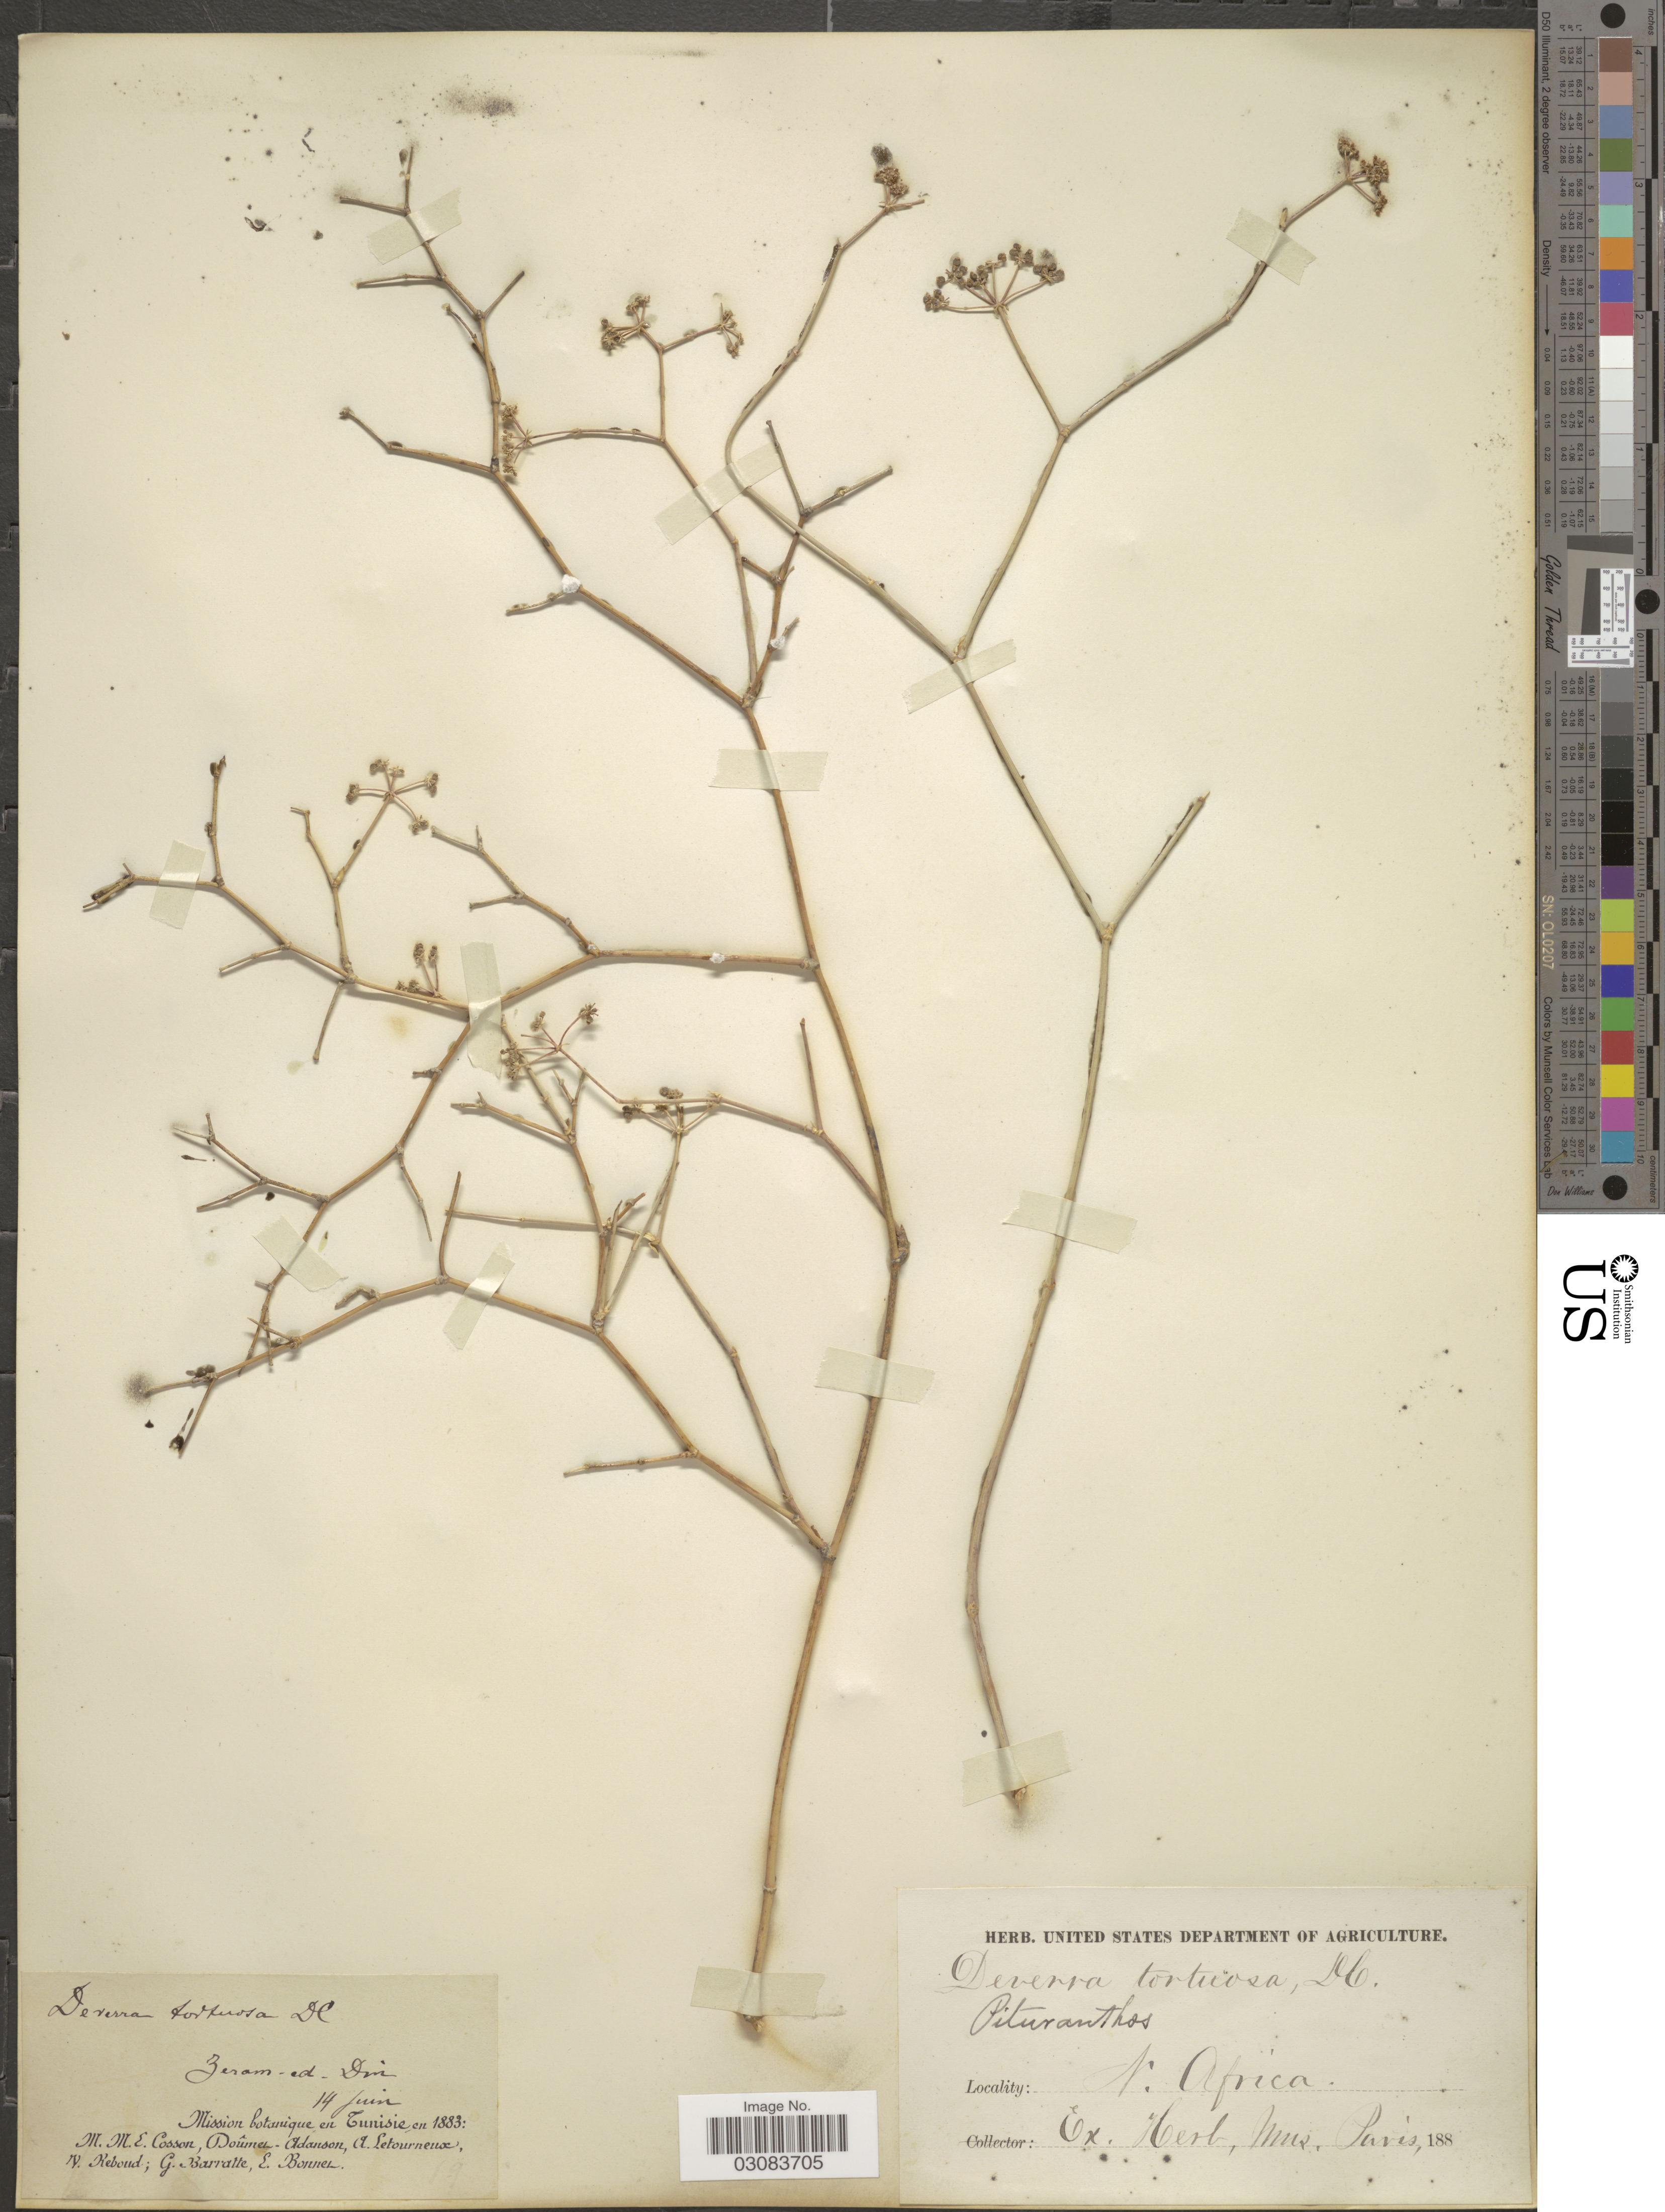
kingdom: Plantae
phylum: Tracheophyta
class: Magnoliopsida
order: Apiales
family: Apiaceae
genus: Deverra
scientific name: Deverra tortuosa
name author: (Desf.) DC.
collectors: M. Cosson, -. Doumel-Adanson, A. Letourneux, V. Reboud & et al.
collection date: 1883-06-14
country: Tunisia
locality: Zeram-ed Dim. [unsure placement] Tunisie.